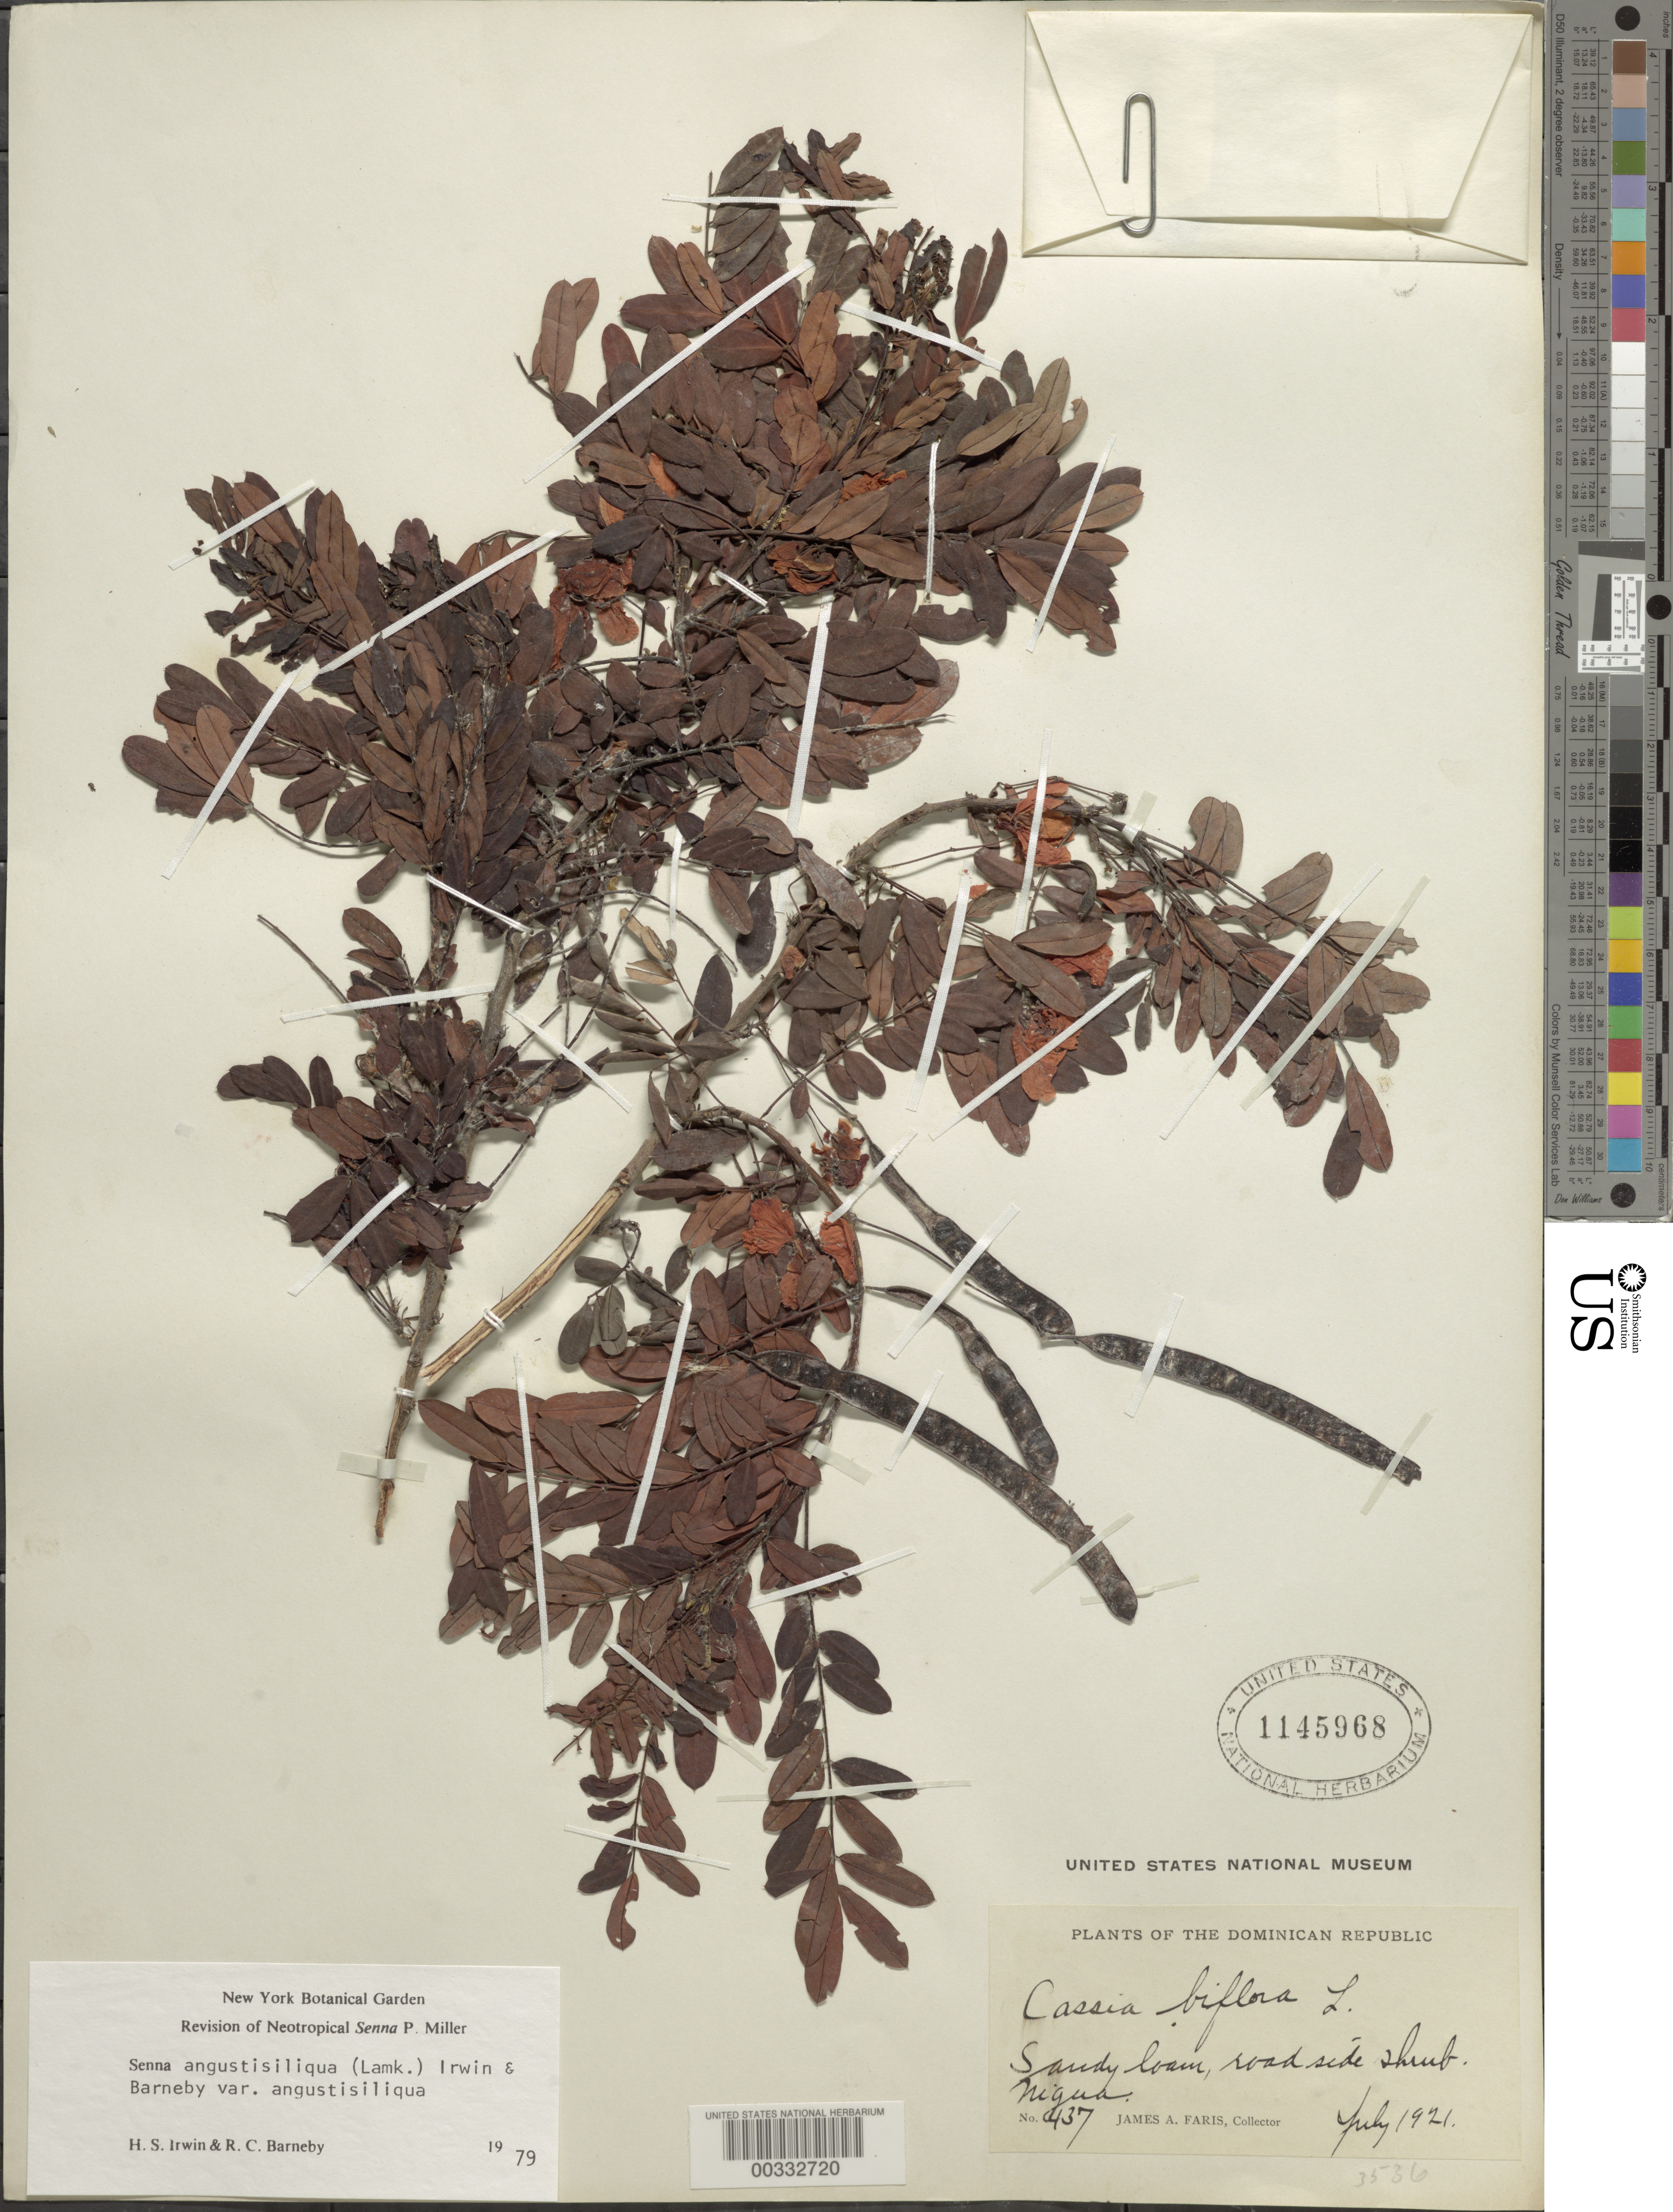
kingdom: Plantae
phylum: Tracheophyta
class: Magnoliopsida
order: Fabales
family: Fabaceae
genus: Senna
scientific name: Senna angustisiliqua var. angustisiliqua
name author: (Lam.) H.S. Irwin & Barneby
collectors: J. Faris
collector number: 437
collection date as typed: Jul 1921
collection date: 1921-07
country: Dominican Republic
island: Hispaniola Island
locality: Nigua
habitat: Sandy loam; roadside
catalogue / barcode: US 1145968